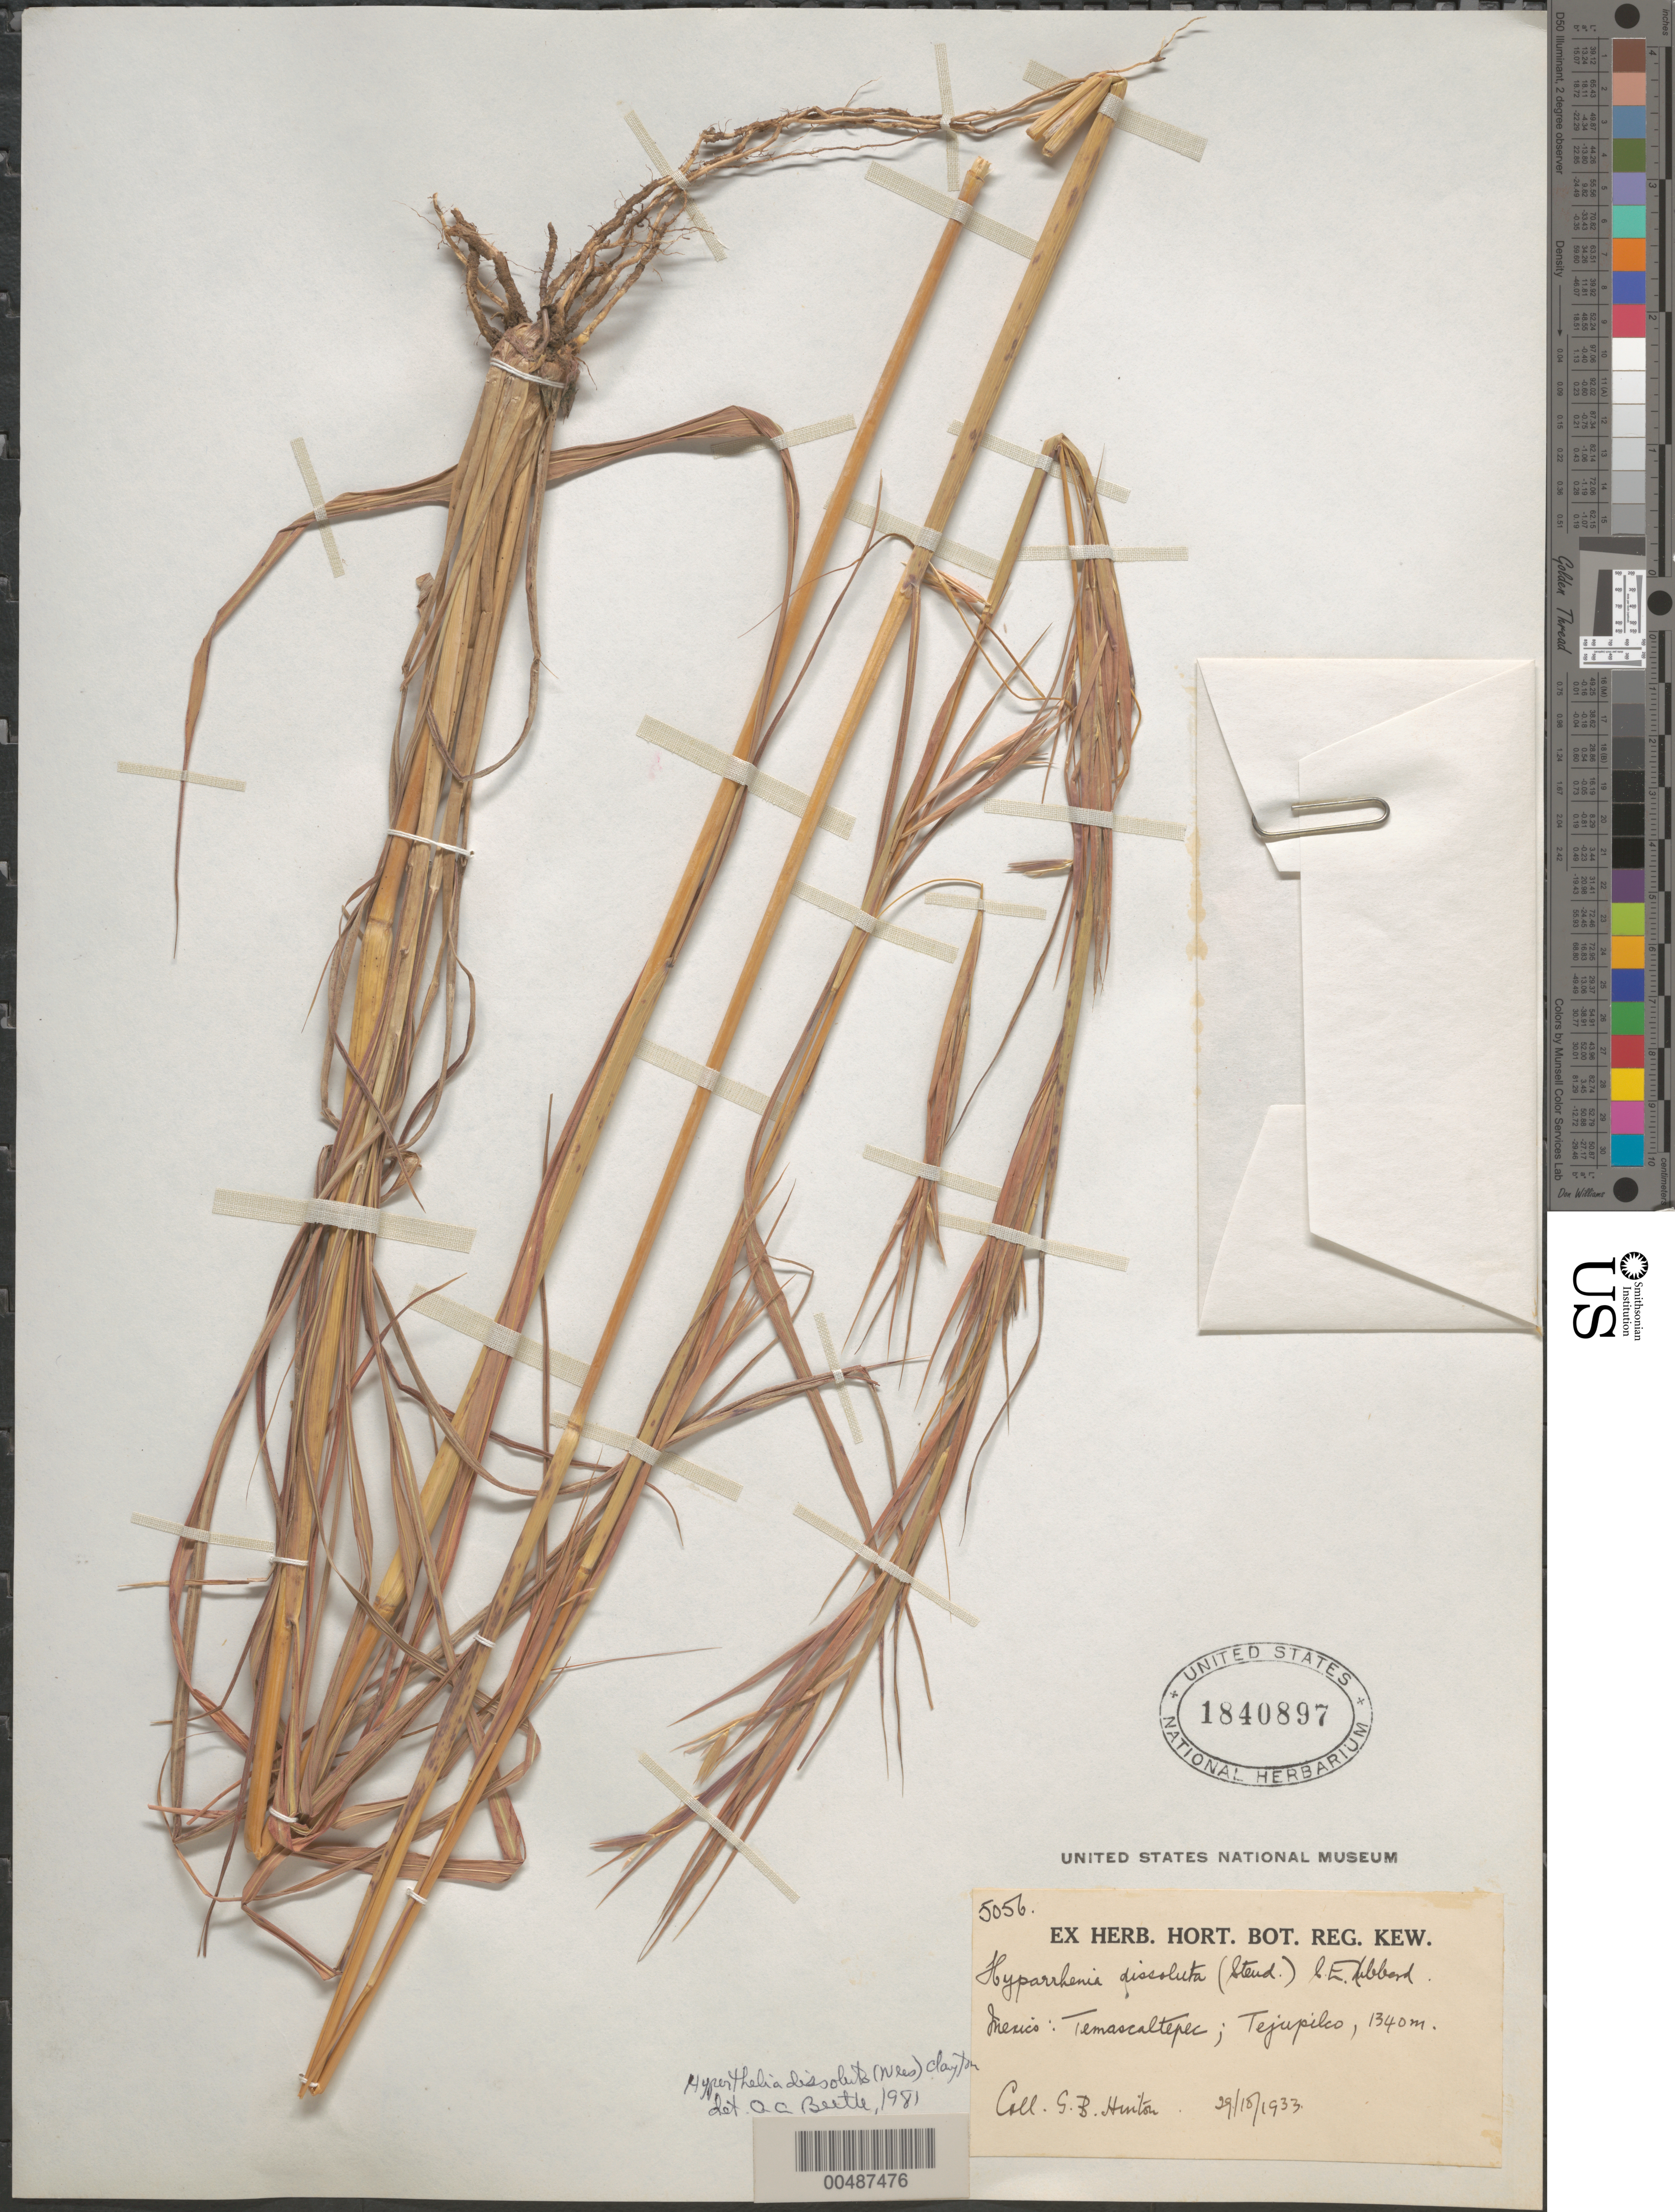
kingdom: Plantae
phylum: Tracheophyta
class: Liliopsida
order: Poales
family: Poaceae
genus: Hyperthelia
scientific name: Hyperthelia dissoluta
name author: (Nees ex Steud.) Clayton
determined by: Beetle, Alan A.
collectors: G. B. Hinton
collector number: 5056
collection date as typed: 29 Oct 1933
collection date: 1933-10-29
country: Mexico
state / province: México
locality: Temascaltepec, Tejupilco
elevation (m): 1340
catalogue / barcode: US 1840897